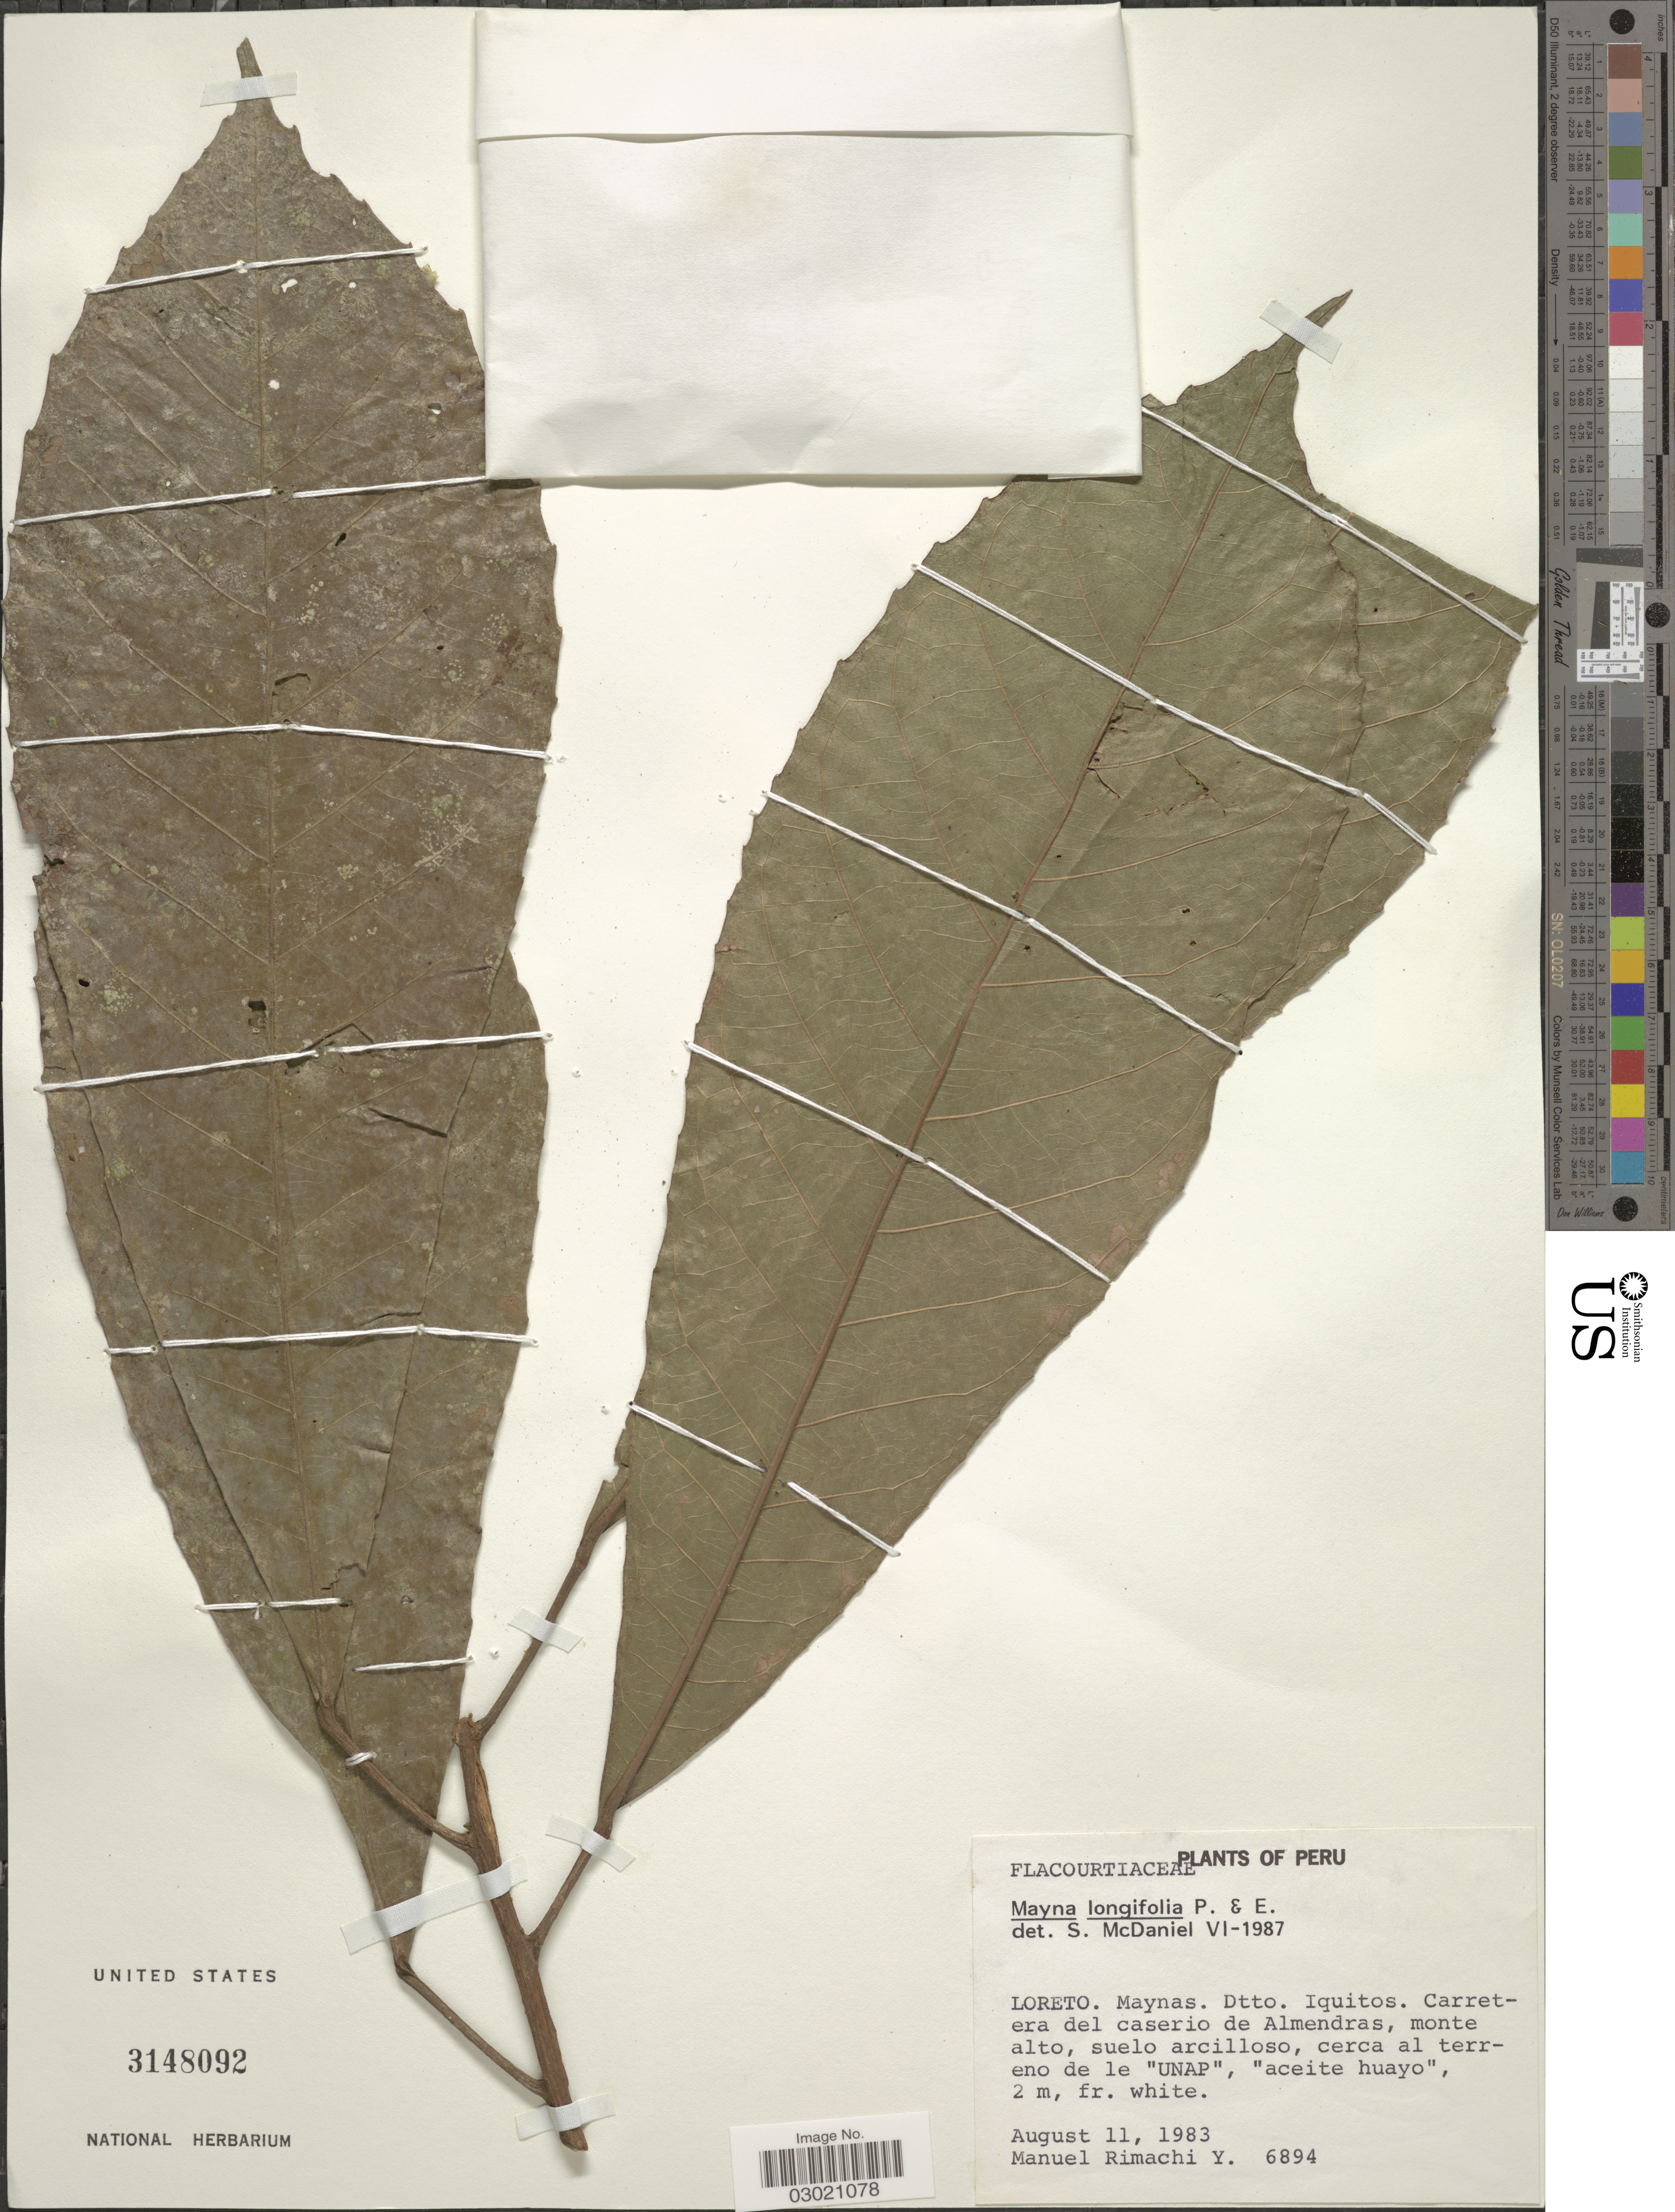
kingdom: Plantae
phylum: Tracheophyta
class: Magnoliopsida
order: Malpighiales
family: Achariaceae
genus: Carpotroche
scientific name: Carpotroche longifolia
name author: (Poepp.) Benth.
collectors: M. Rimachi Y.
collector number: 6894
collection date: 1983-08-11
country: Peru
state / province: Loreto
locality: Maynas. Dtto. Iquitos. Carretera del caserio de Almendras, monte alto, suelo arcilloso, cerca al terreno de le "UNAP".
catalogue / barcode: US 3148092